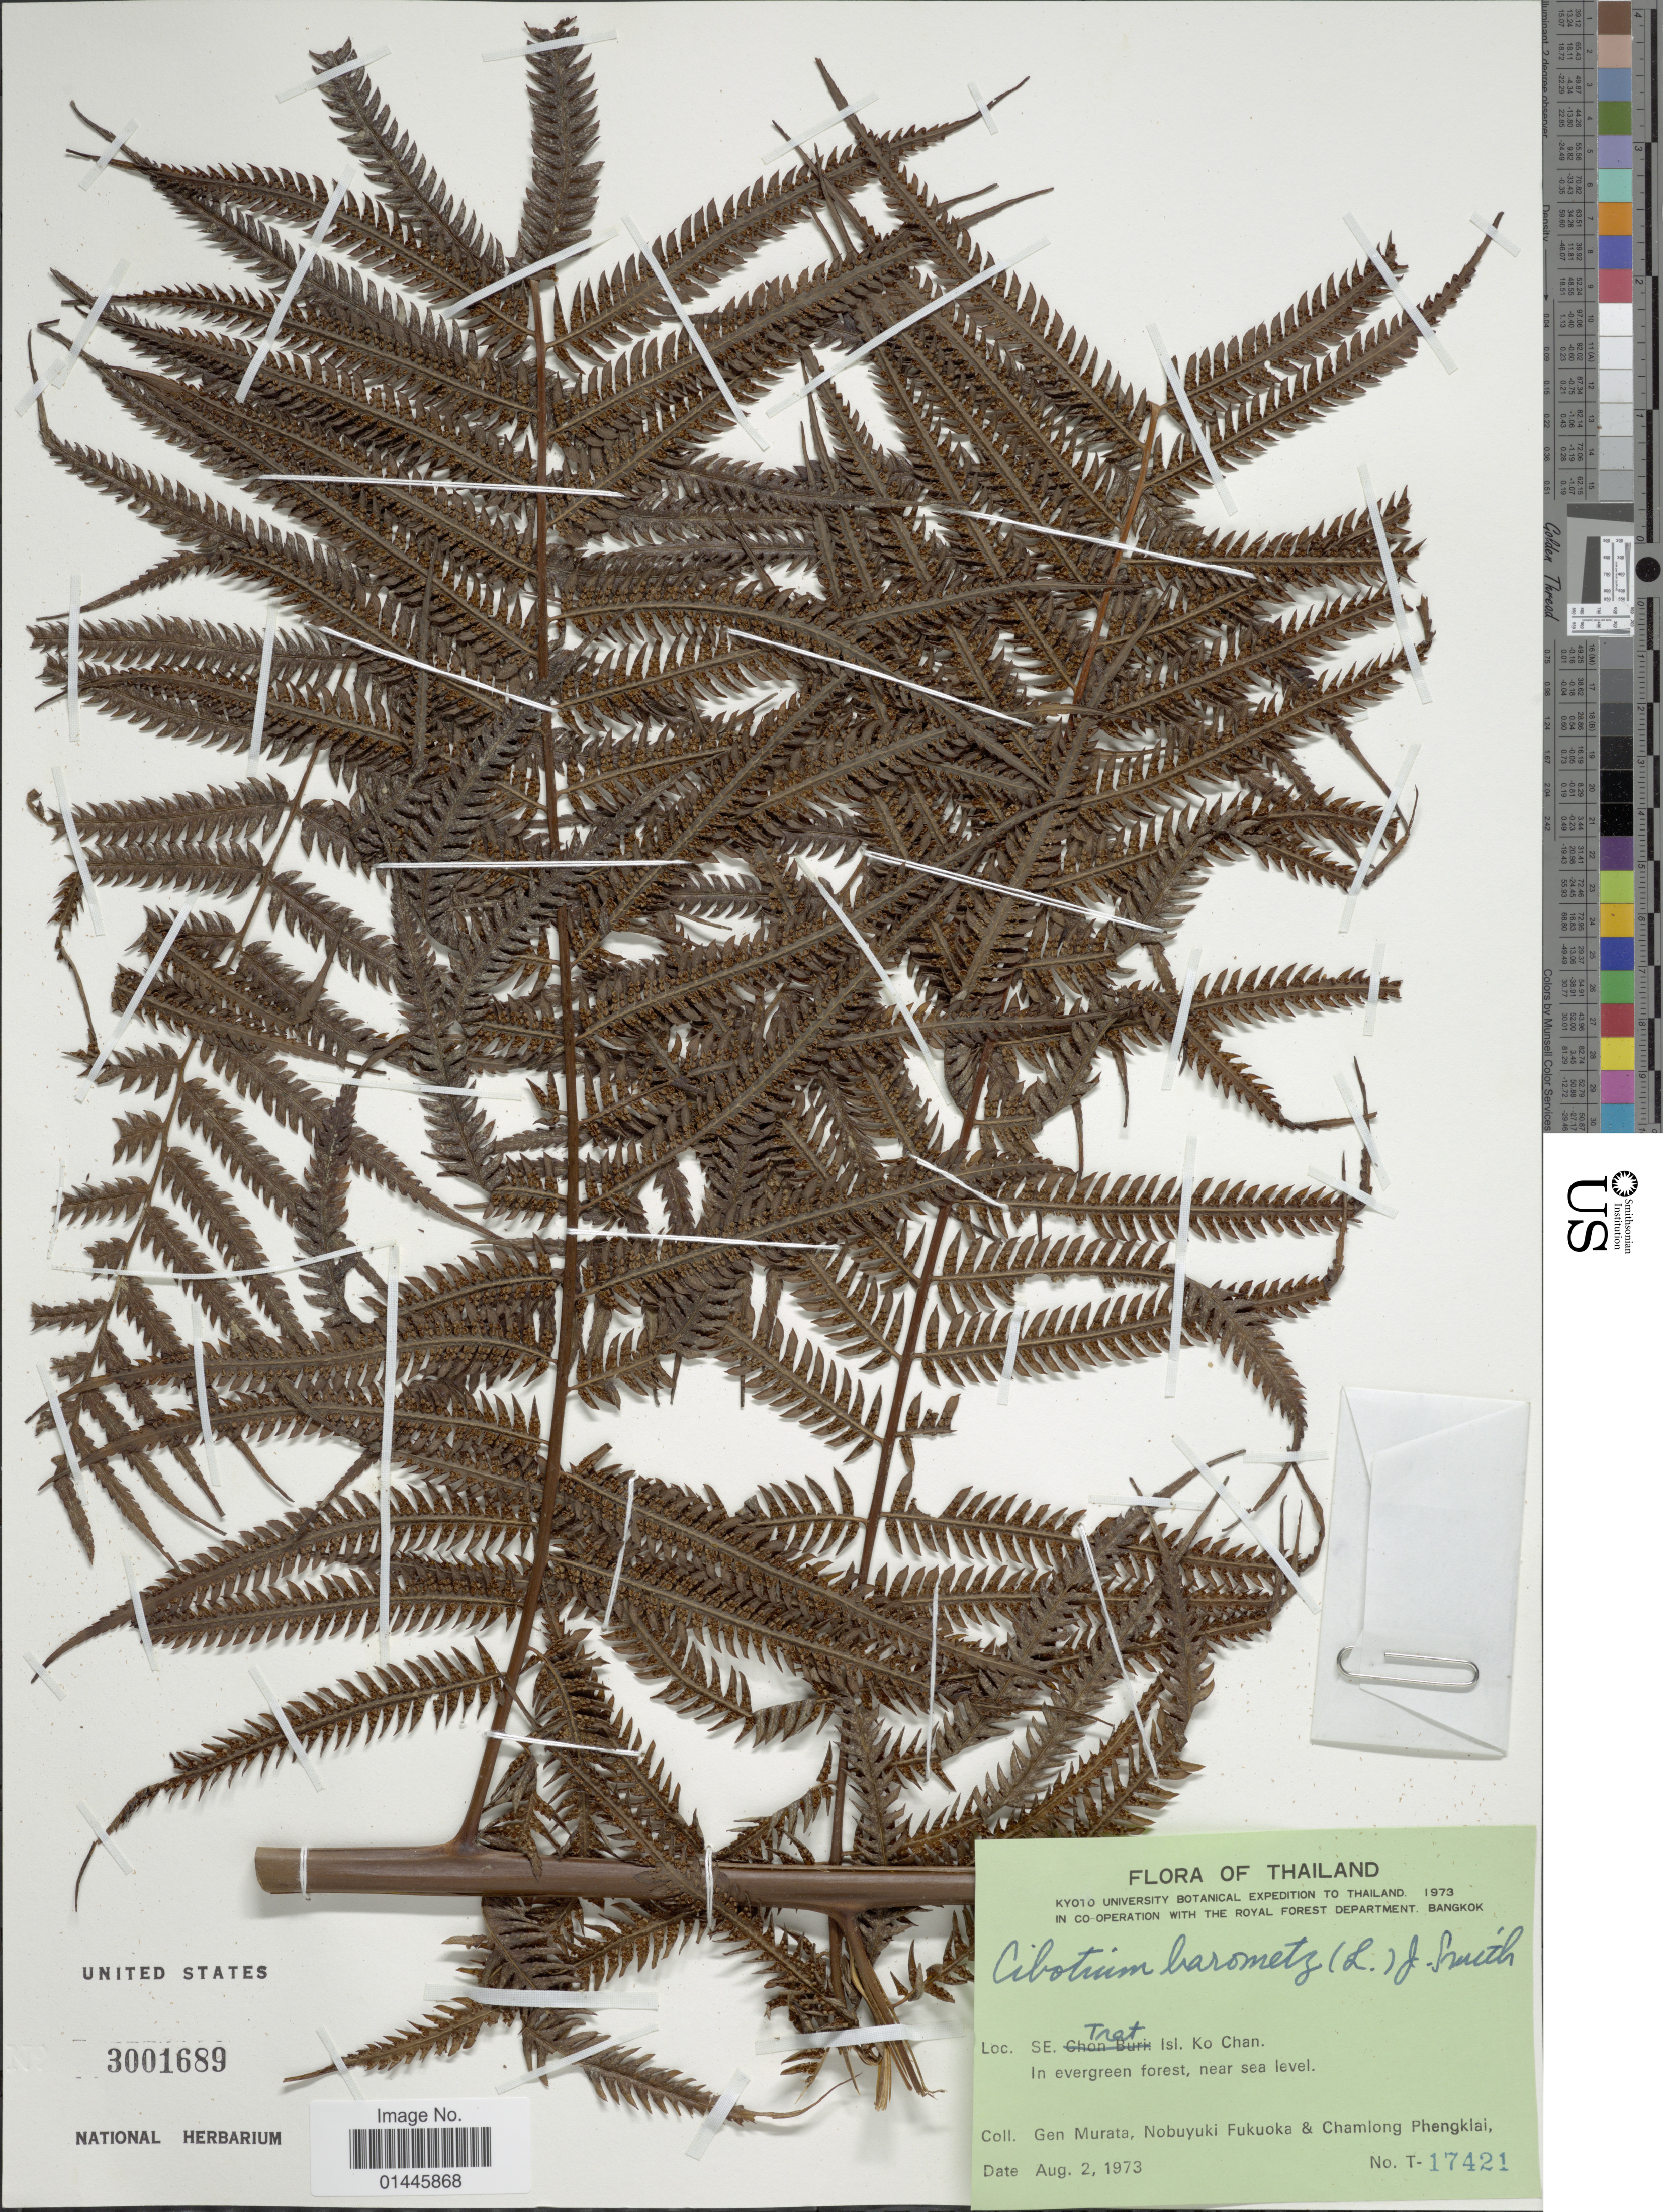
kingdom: Plantae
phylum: Tracheophyta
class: Polypodiopsida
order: Cyatheales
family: Cibotiaceae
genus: Cibotium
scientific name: Cibotium barometz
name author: (L.) J. Sm.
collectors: G. Murata, N. Fukuoka & C. Phengklai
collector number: T-17421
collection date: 1973-08-02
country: Thailand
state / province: Trat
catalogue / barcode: US 3001689